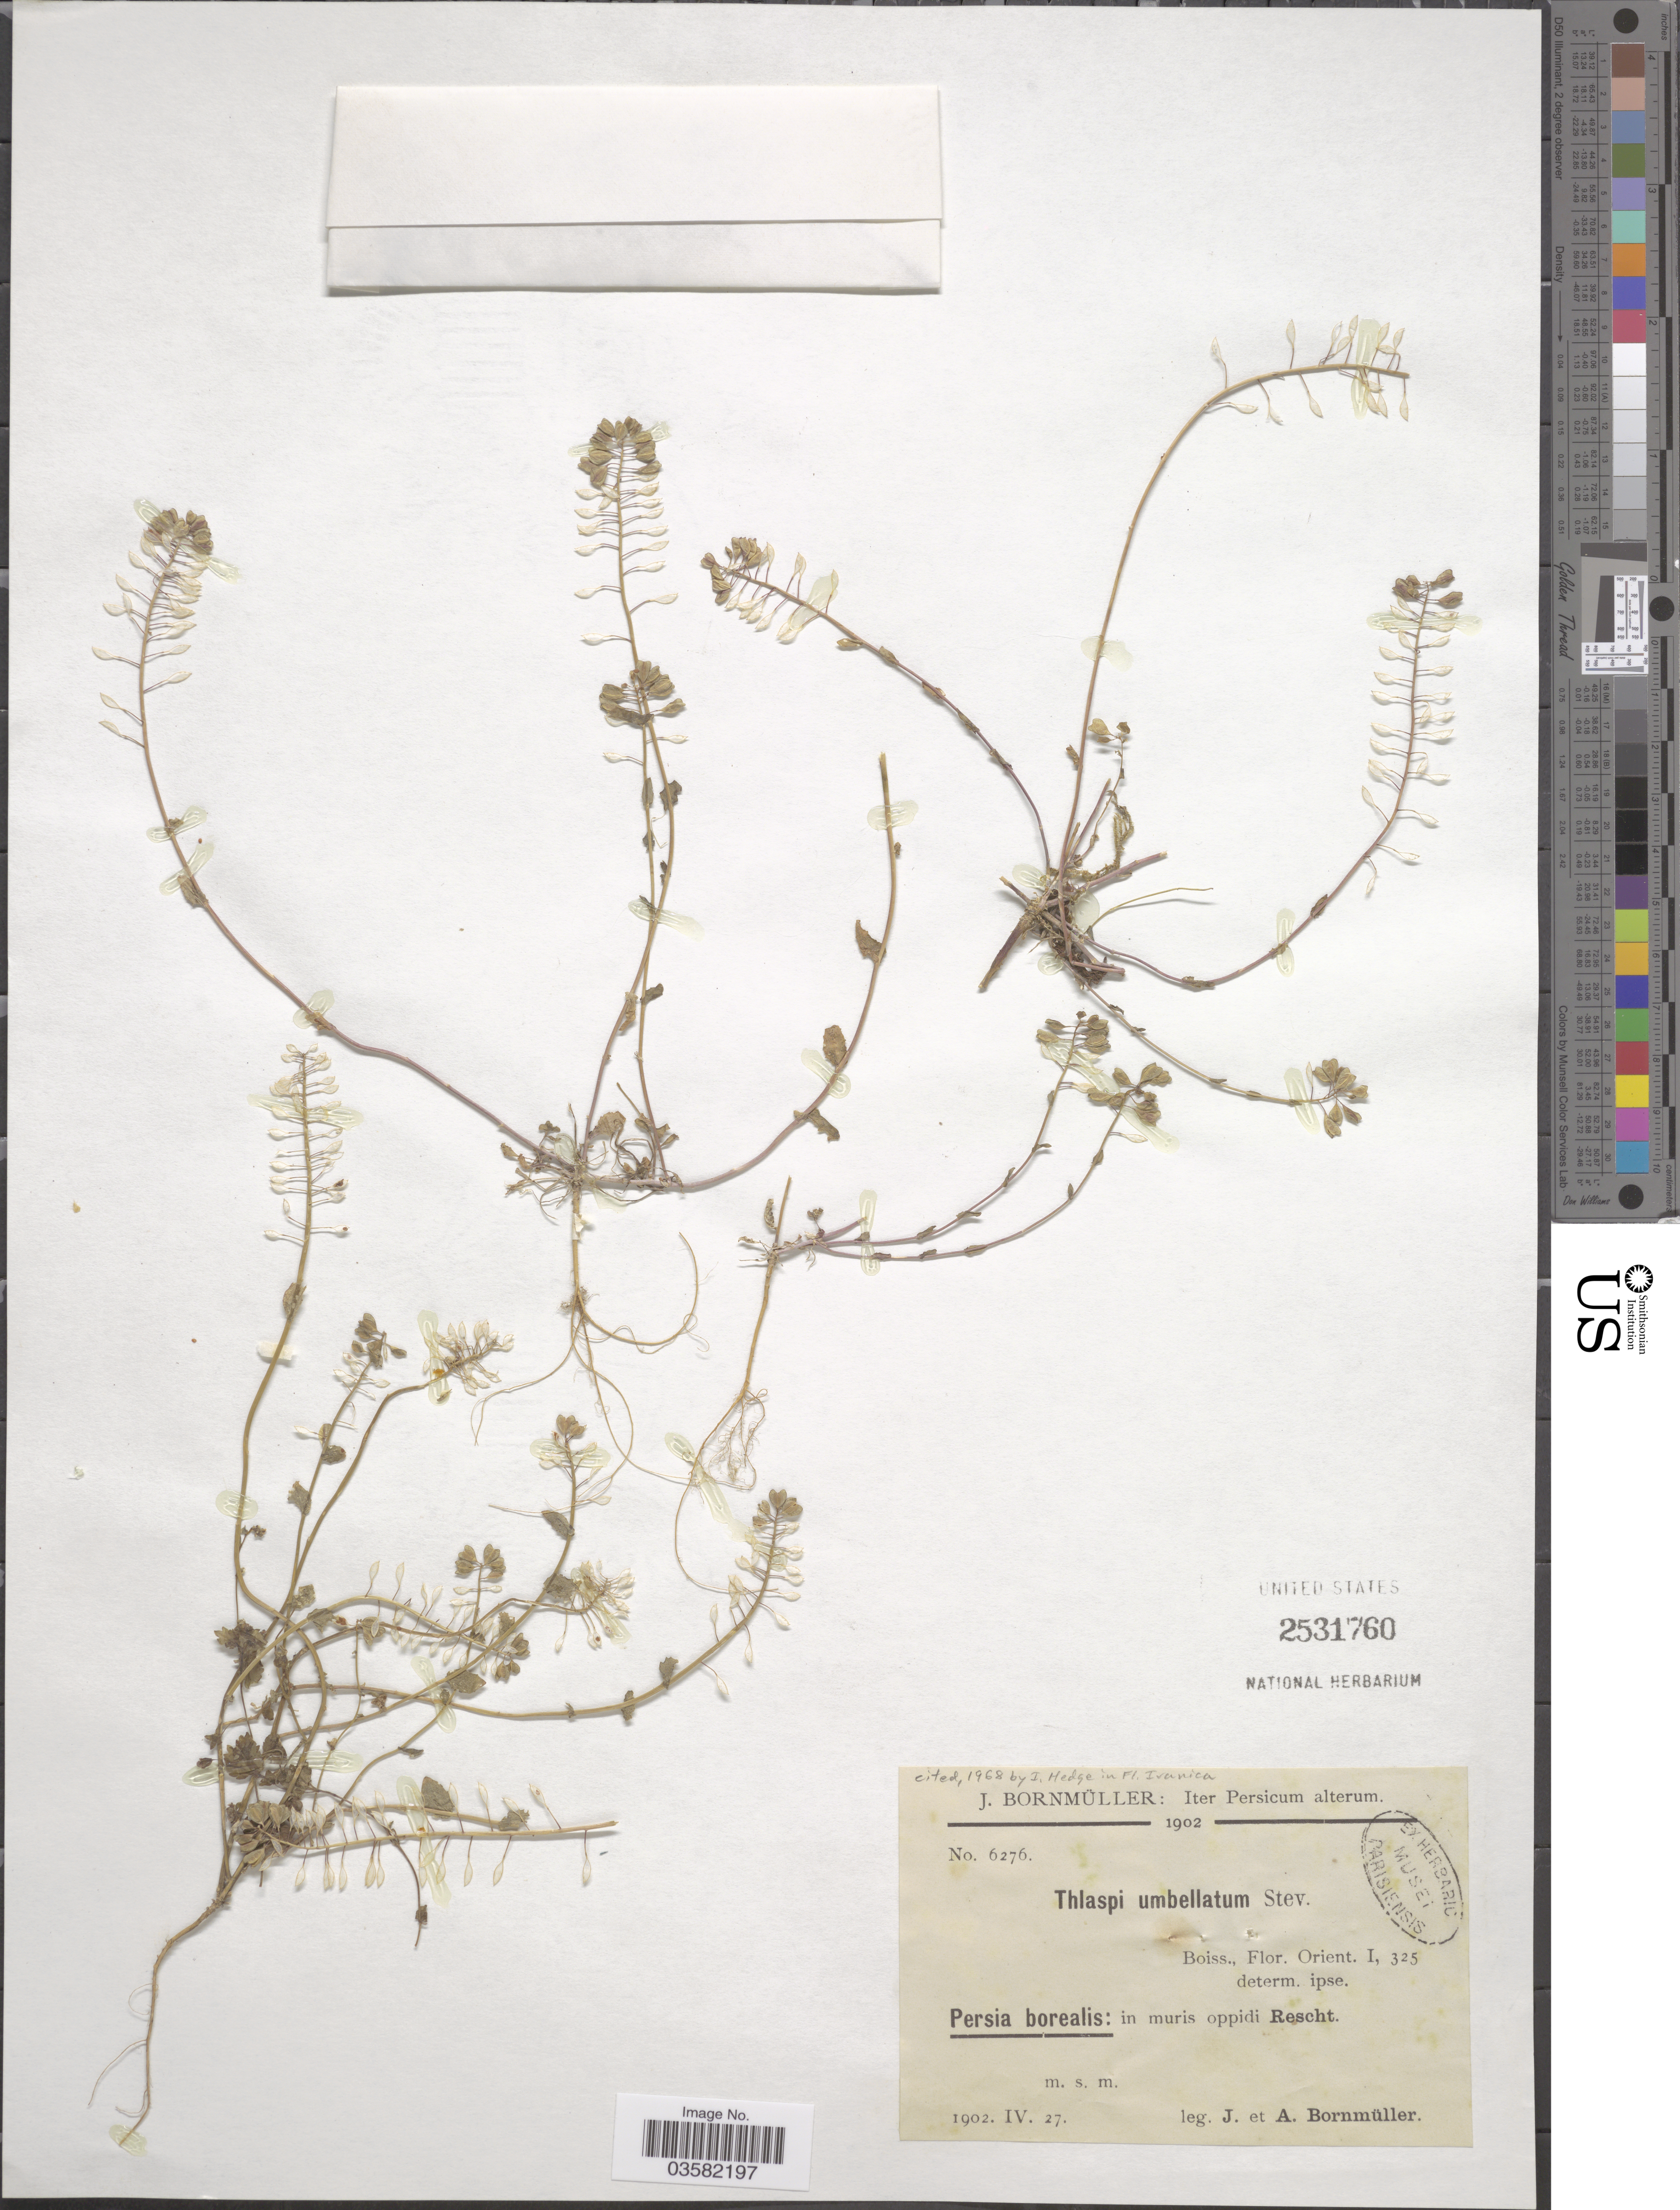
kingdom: Plantae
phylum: Tracheophyta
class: Magnoliopsida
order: Brassicales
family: Brassicaceae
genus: Thlaspi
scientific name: Thlaspi umbellatum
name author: Steven ex DC.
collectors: J. Bornmüller & A. Bornmüller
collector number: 6276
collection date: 1902-04-27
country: Iran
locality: Persia borealis: in muris oppidi Rescht.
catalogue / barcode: US 2531760